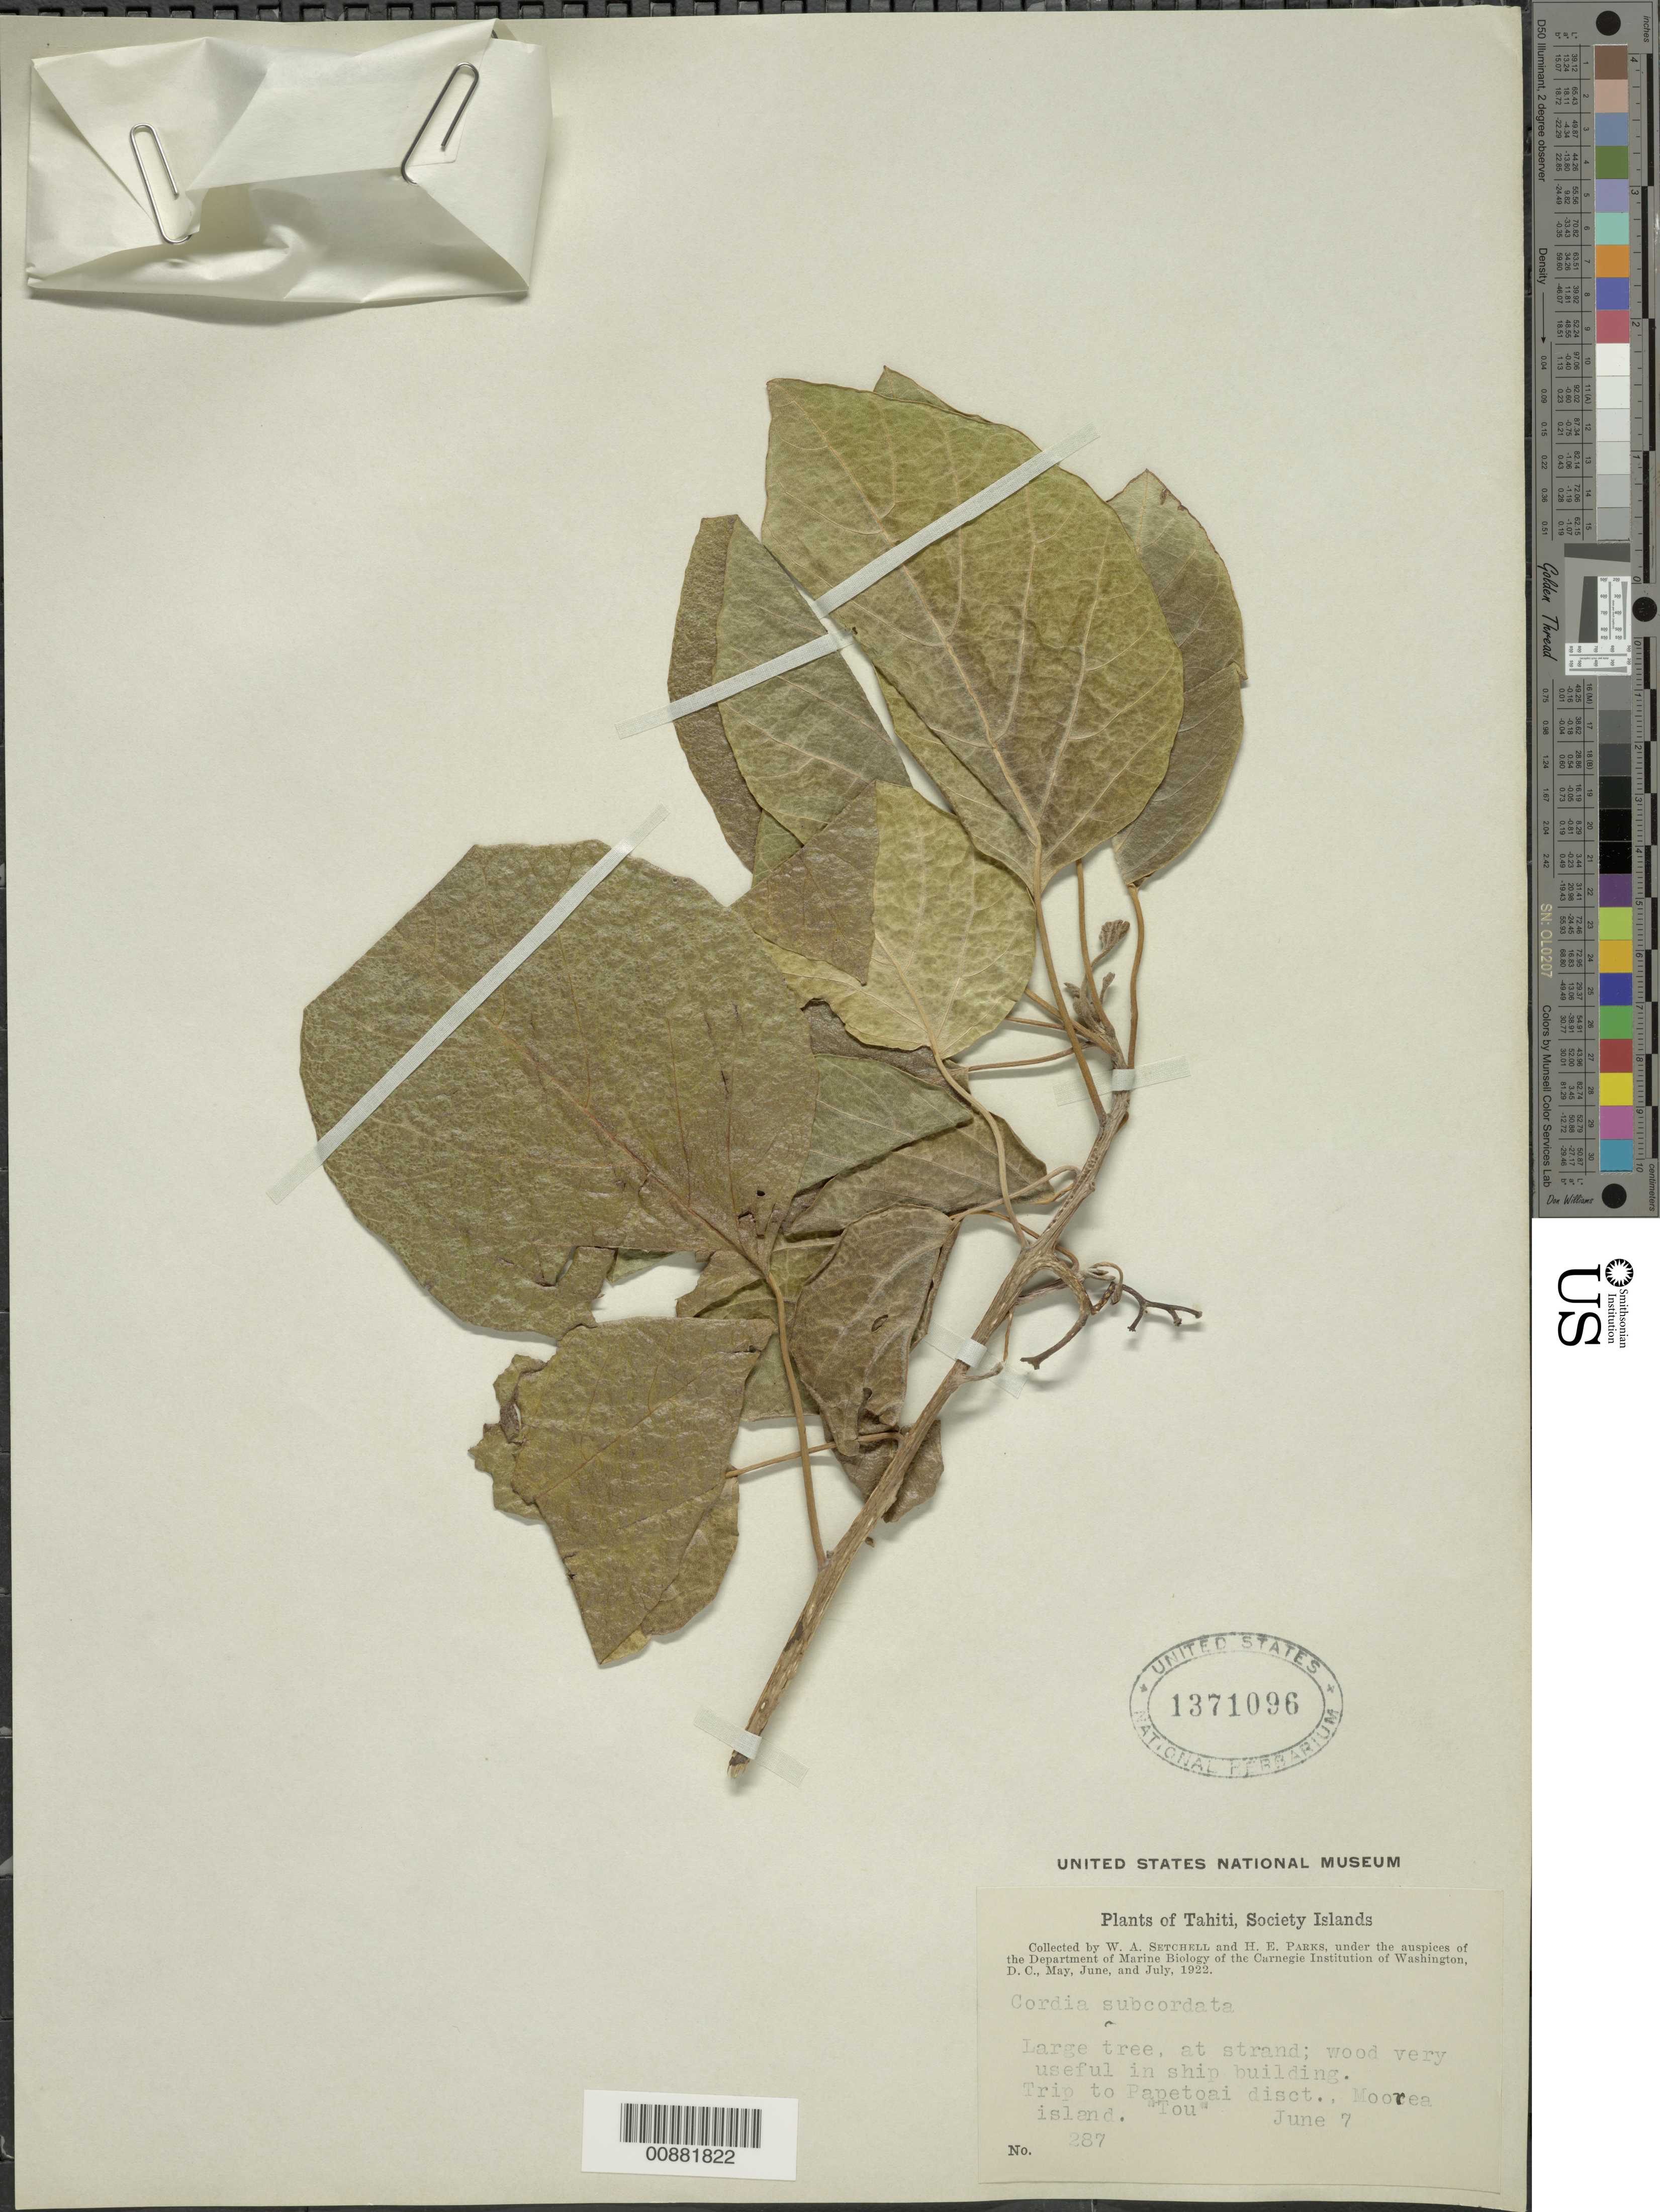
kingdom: Plantae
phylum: Tracheophyta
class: Magnoliopsida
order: Boraginales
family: Cordiaceae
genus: Cordia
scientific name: Cordia subcordata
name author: Lam.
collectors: W. Setchell & H. E. Parks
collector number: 287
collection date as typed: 07 Jun 1922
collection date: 1922-06-07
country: French Polynesia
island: Moorea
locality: Papetoai District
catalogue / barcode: US 1371096